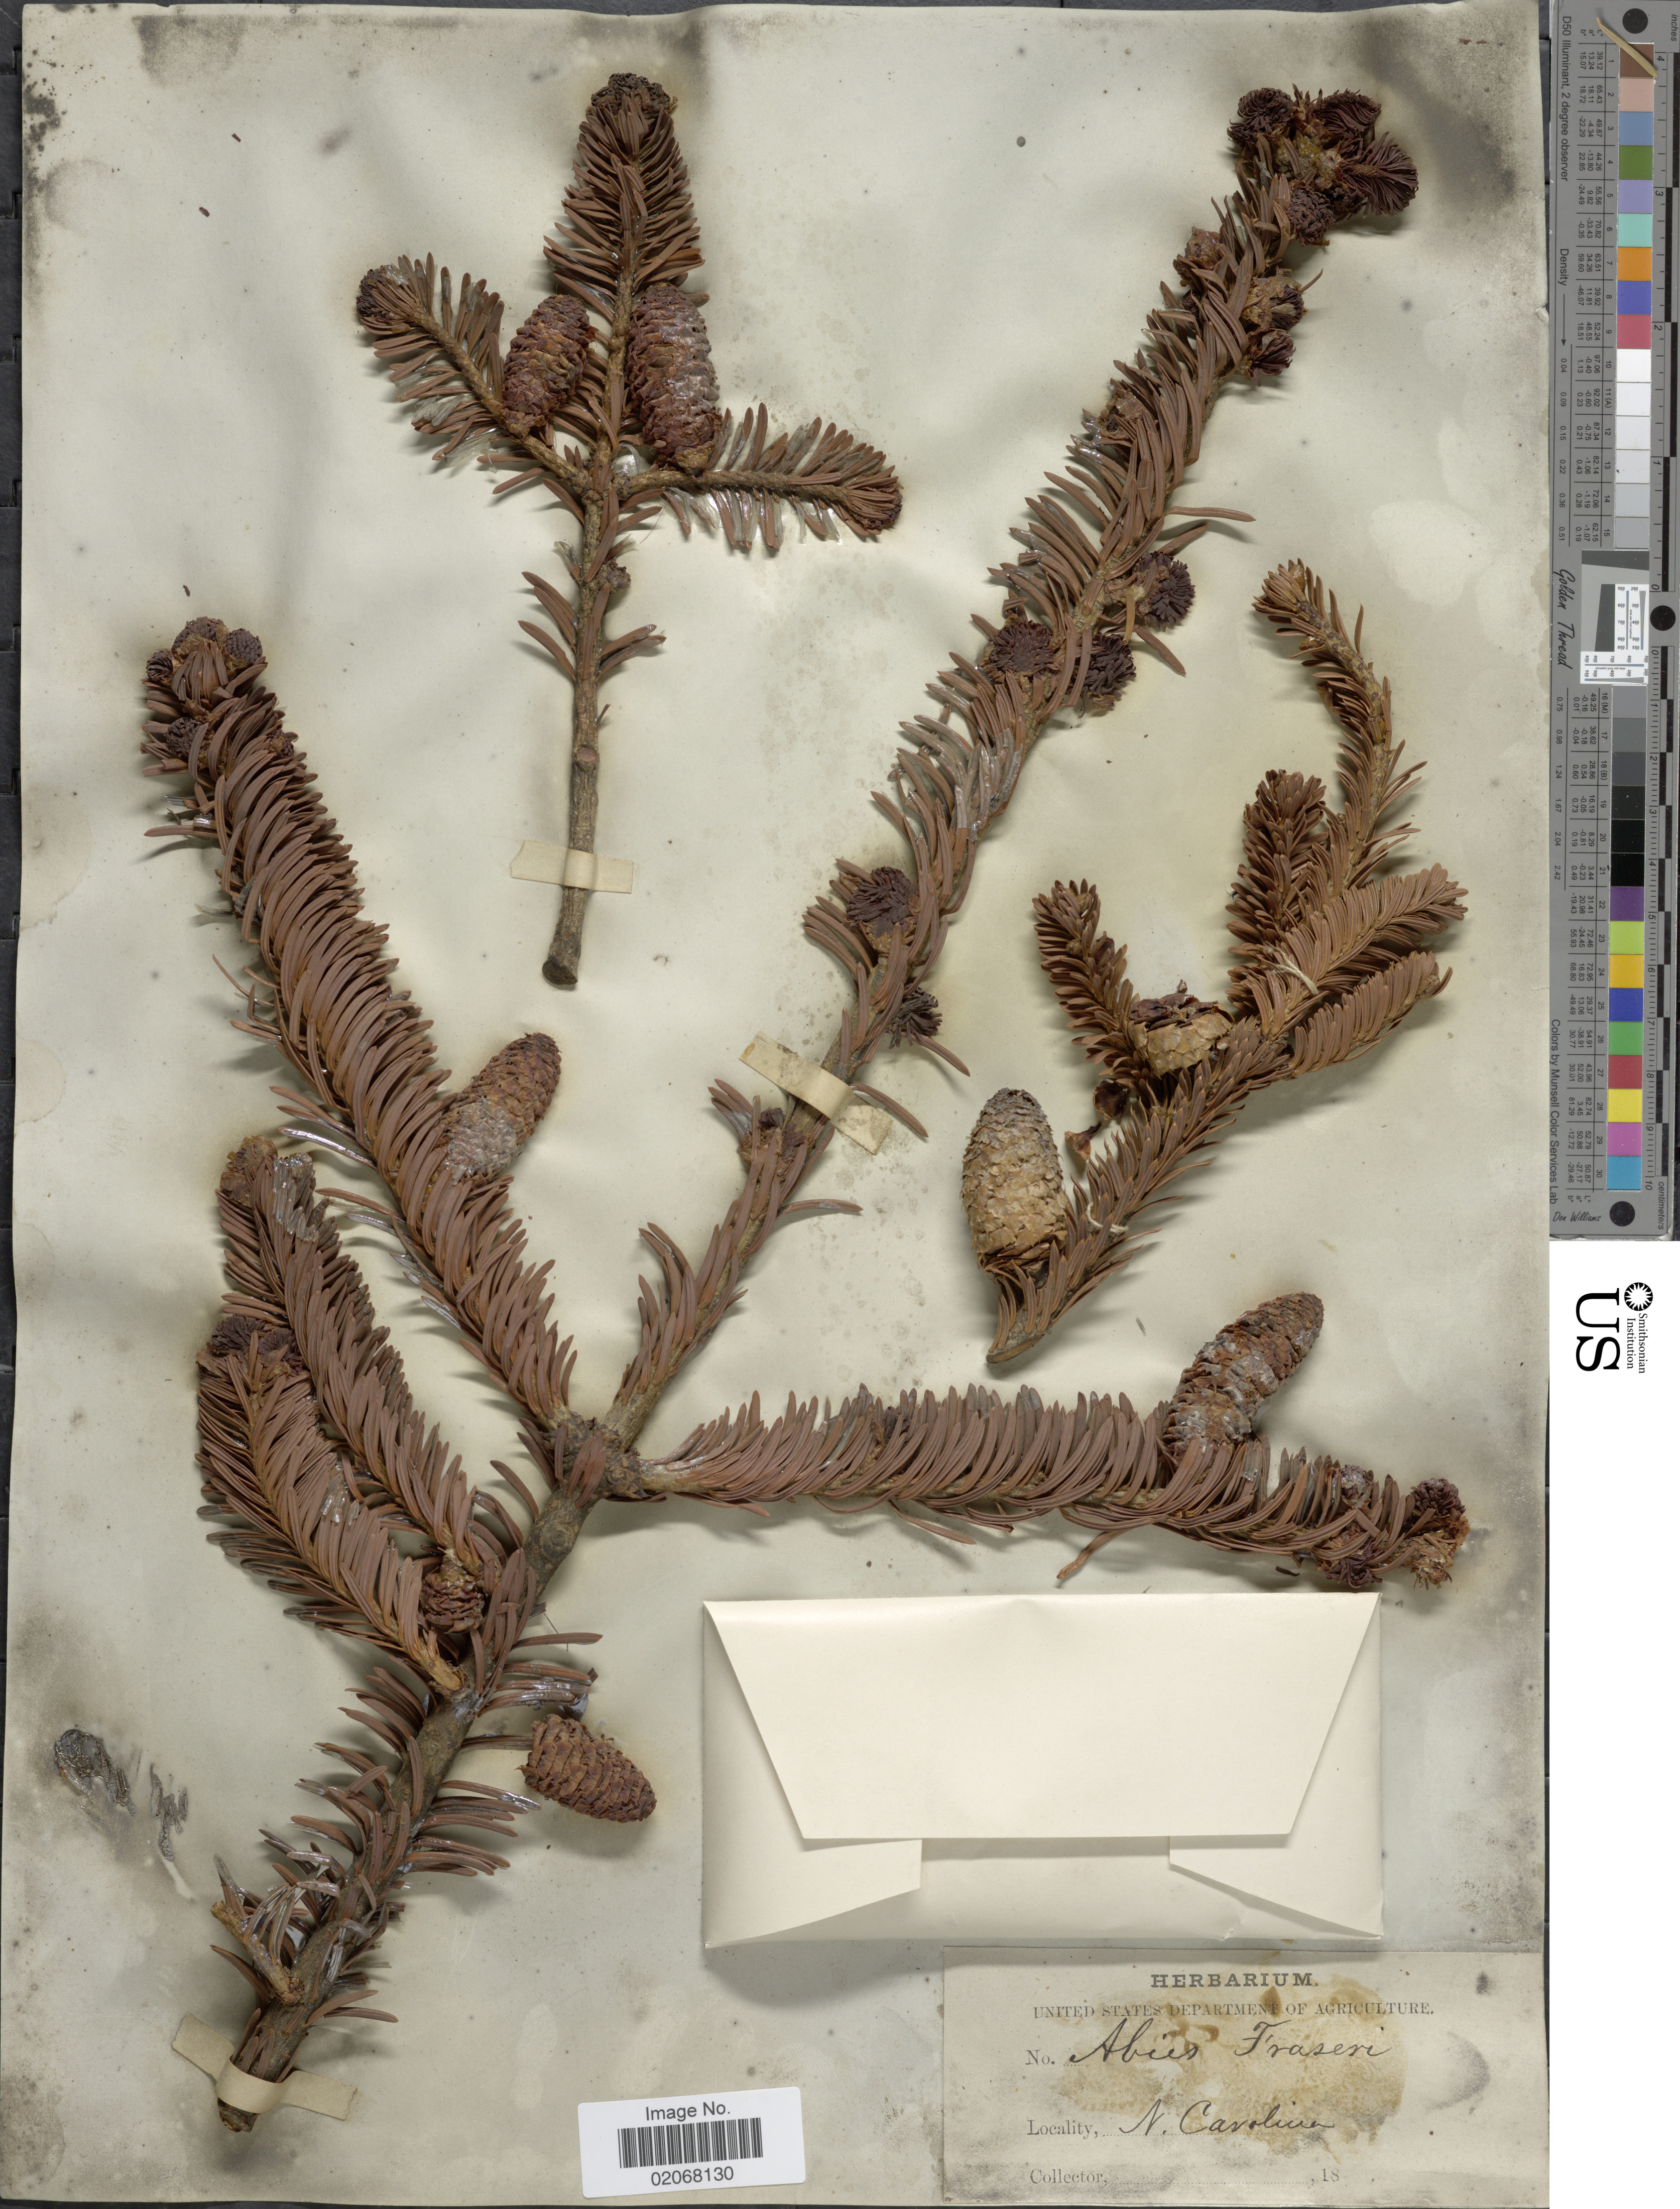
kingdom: Plantae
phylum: Tracheophyta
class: Pinopsida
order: Pinales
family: Pinaceae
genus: Abies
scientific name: Abies fraseri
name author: (Pursh) Poir.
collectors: Facchini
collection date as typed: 18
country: United States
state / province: North Carolina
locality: N. Carolina